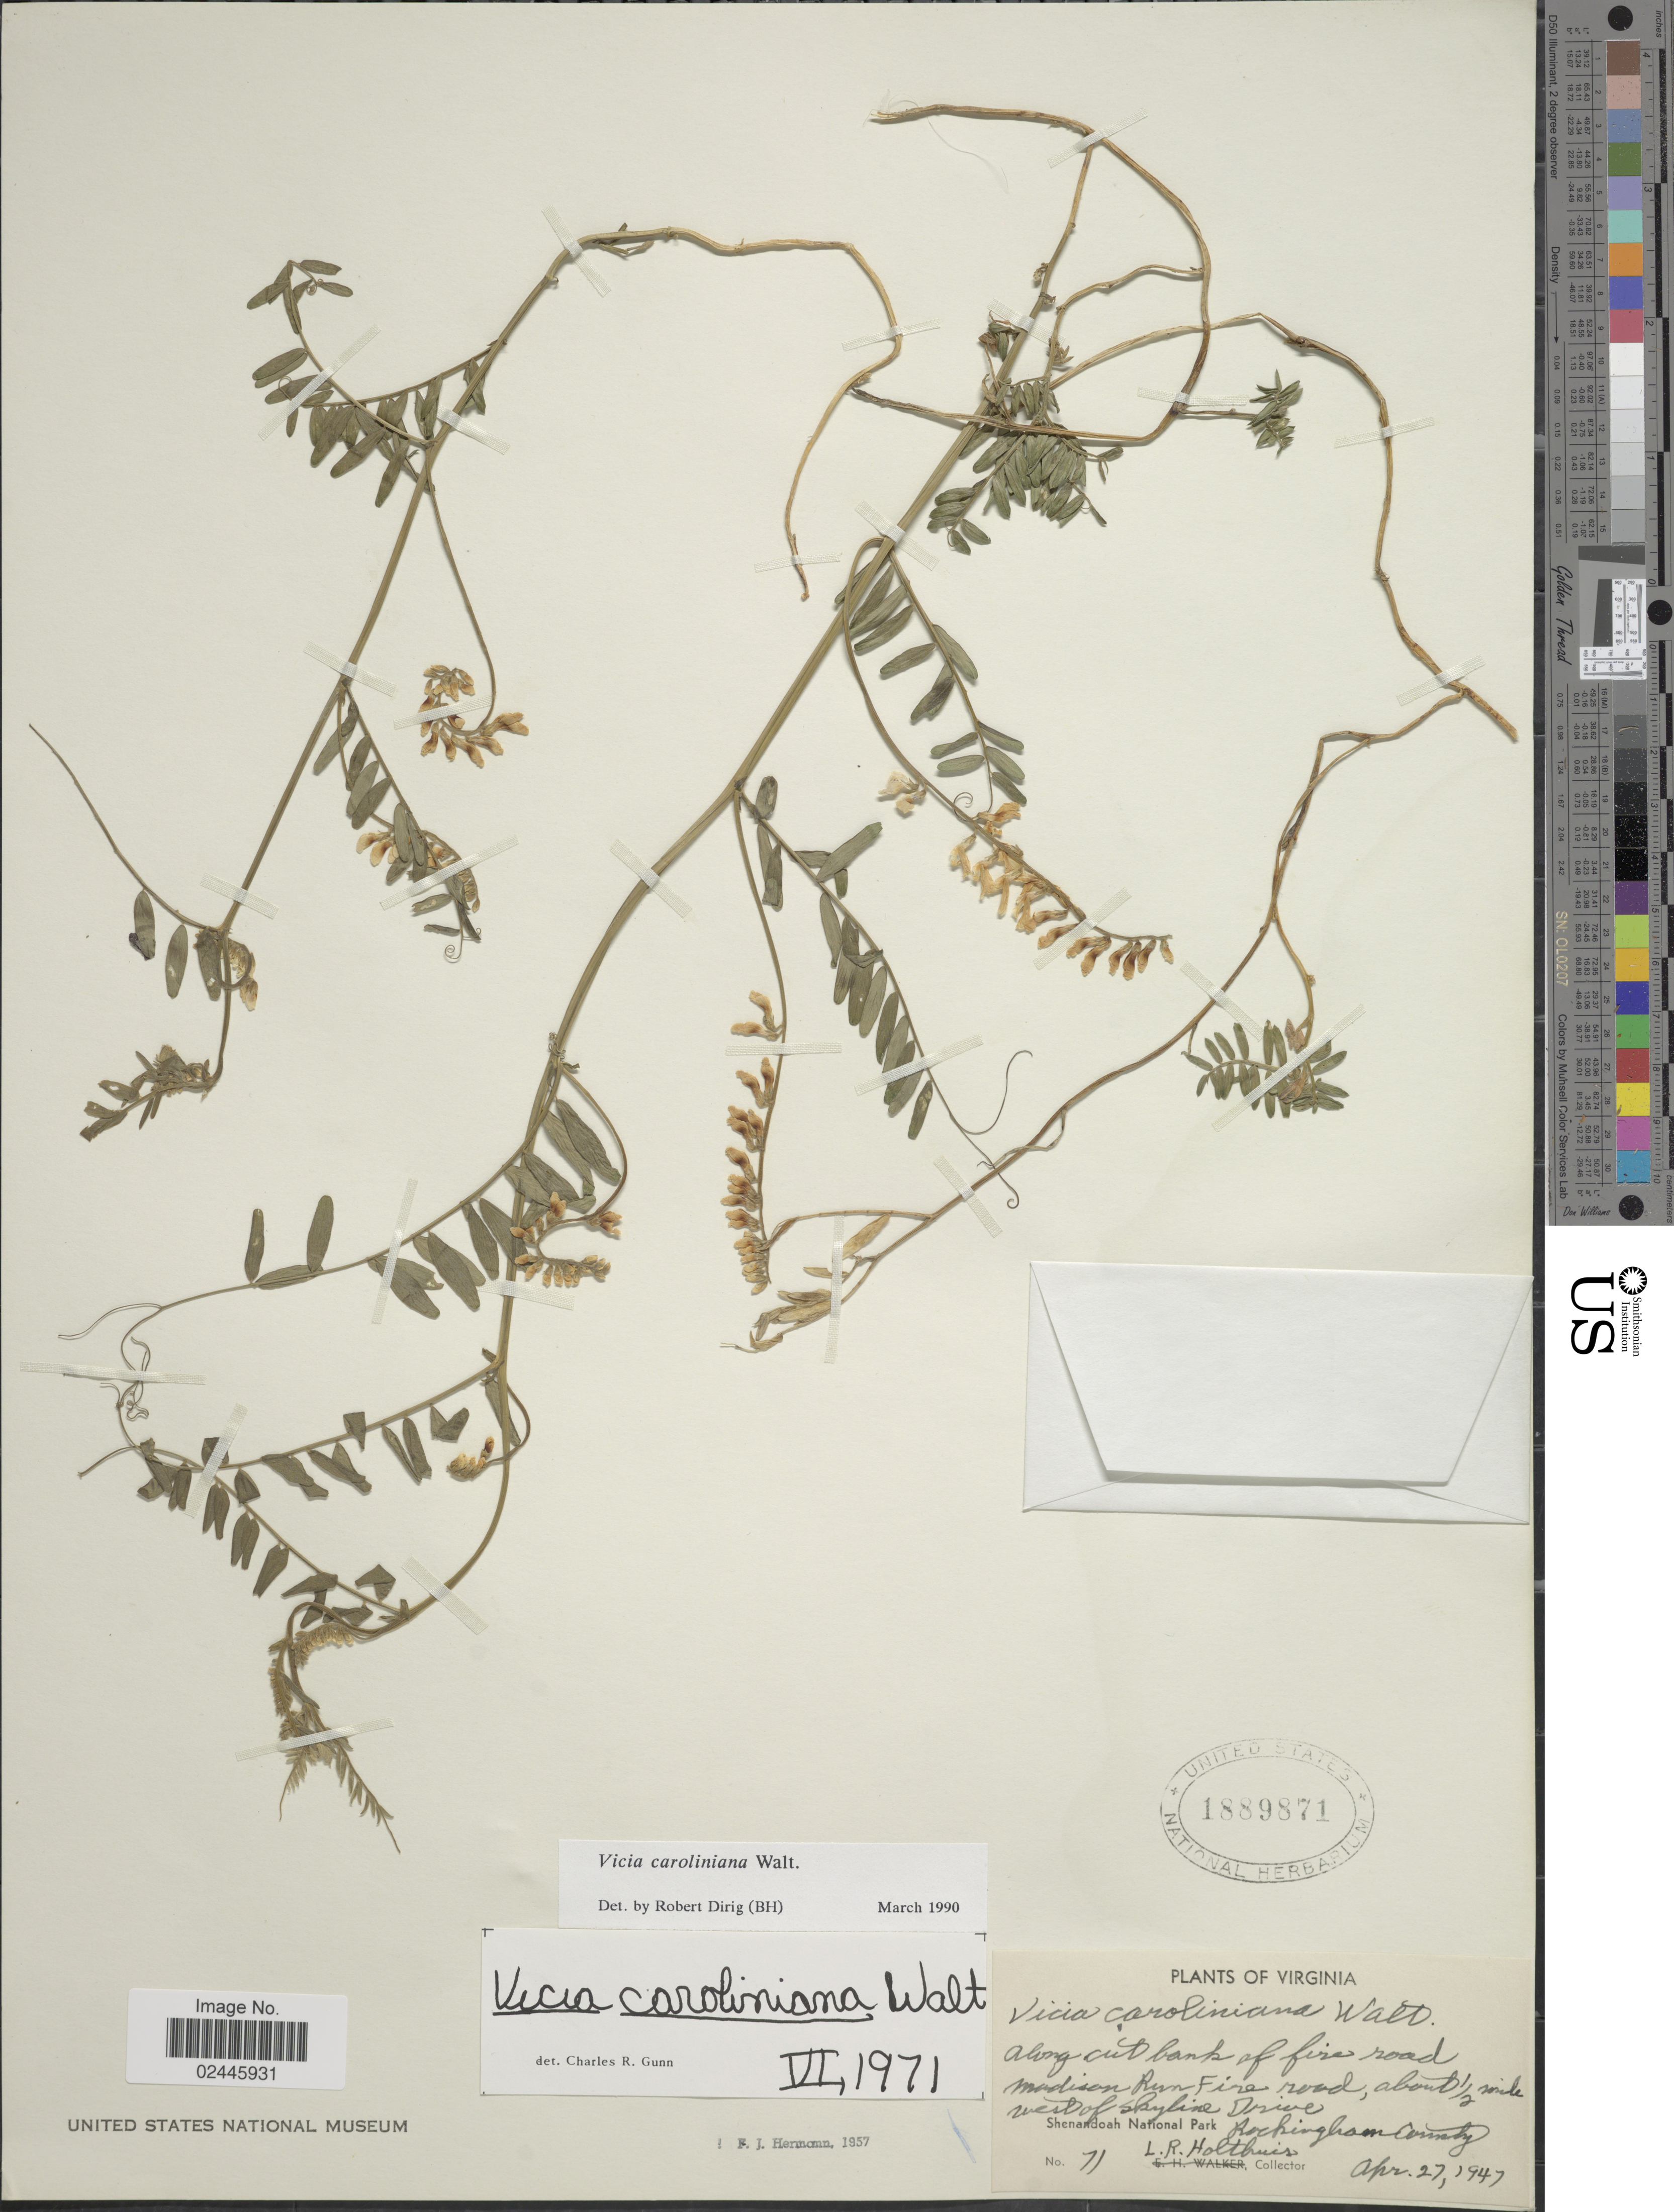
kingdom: Plantae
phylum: Tracheophyta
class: Magnoliopsida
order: Fabales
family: Fabaceae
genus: Vicia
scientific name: Vicia caroliniana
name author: Walter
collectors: L. Holthuis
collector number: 71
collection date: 1947-04-27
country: United States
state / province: Virginia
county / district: Rockingham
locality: Along cut bank of fire road, Madison Run Fire road, about 1/2 mile west of Skyline Drive, Shenandoah National Park, Rockingham County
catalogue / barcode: US 1889871